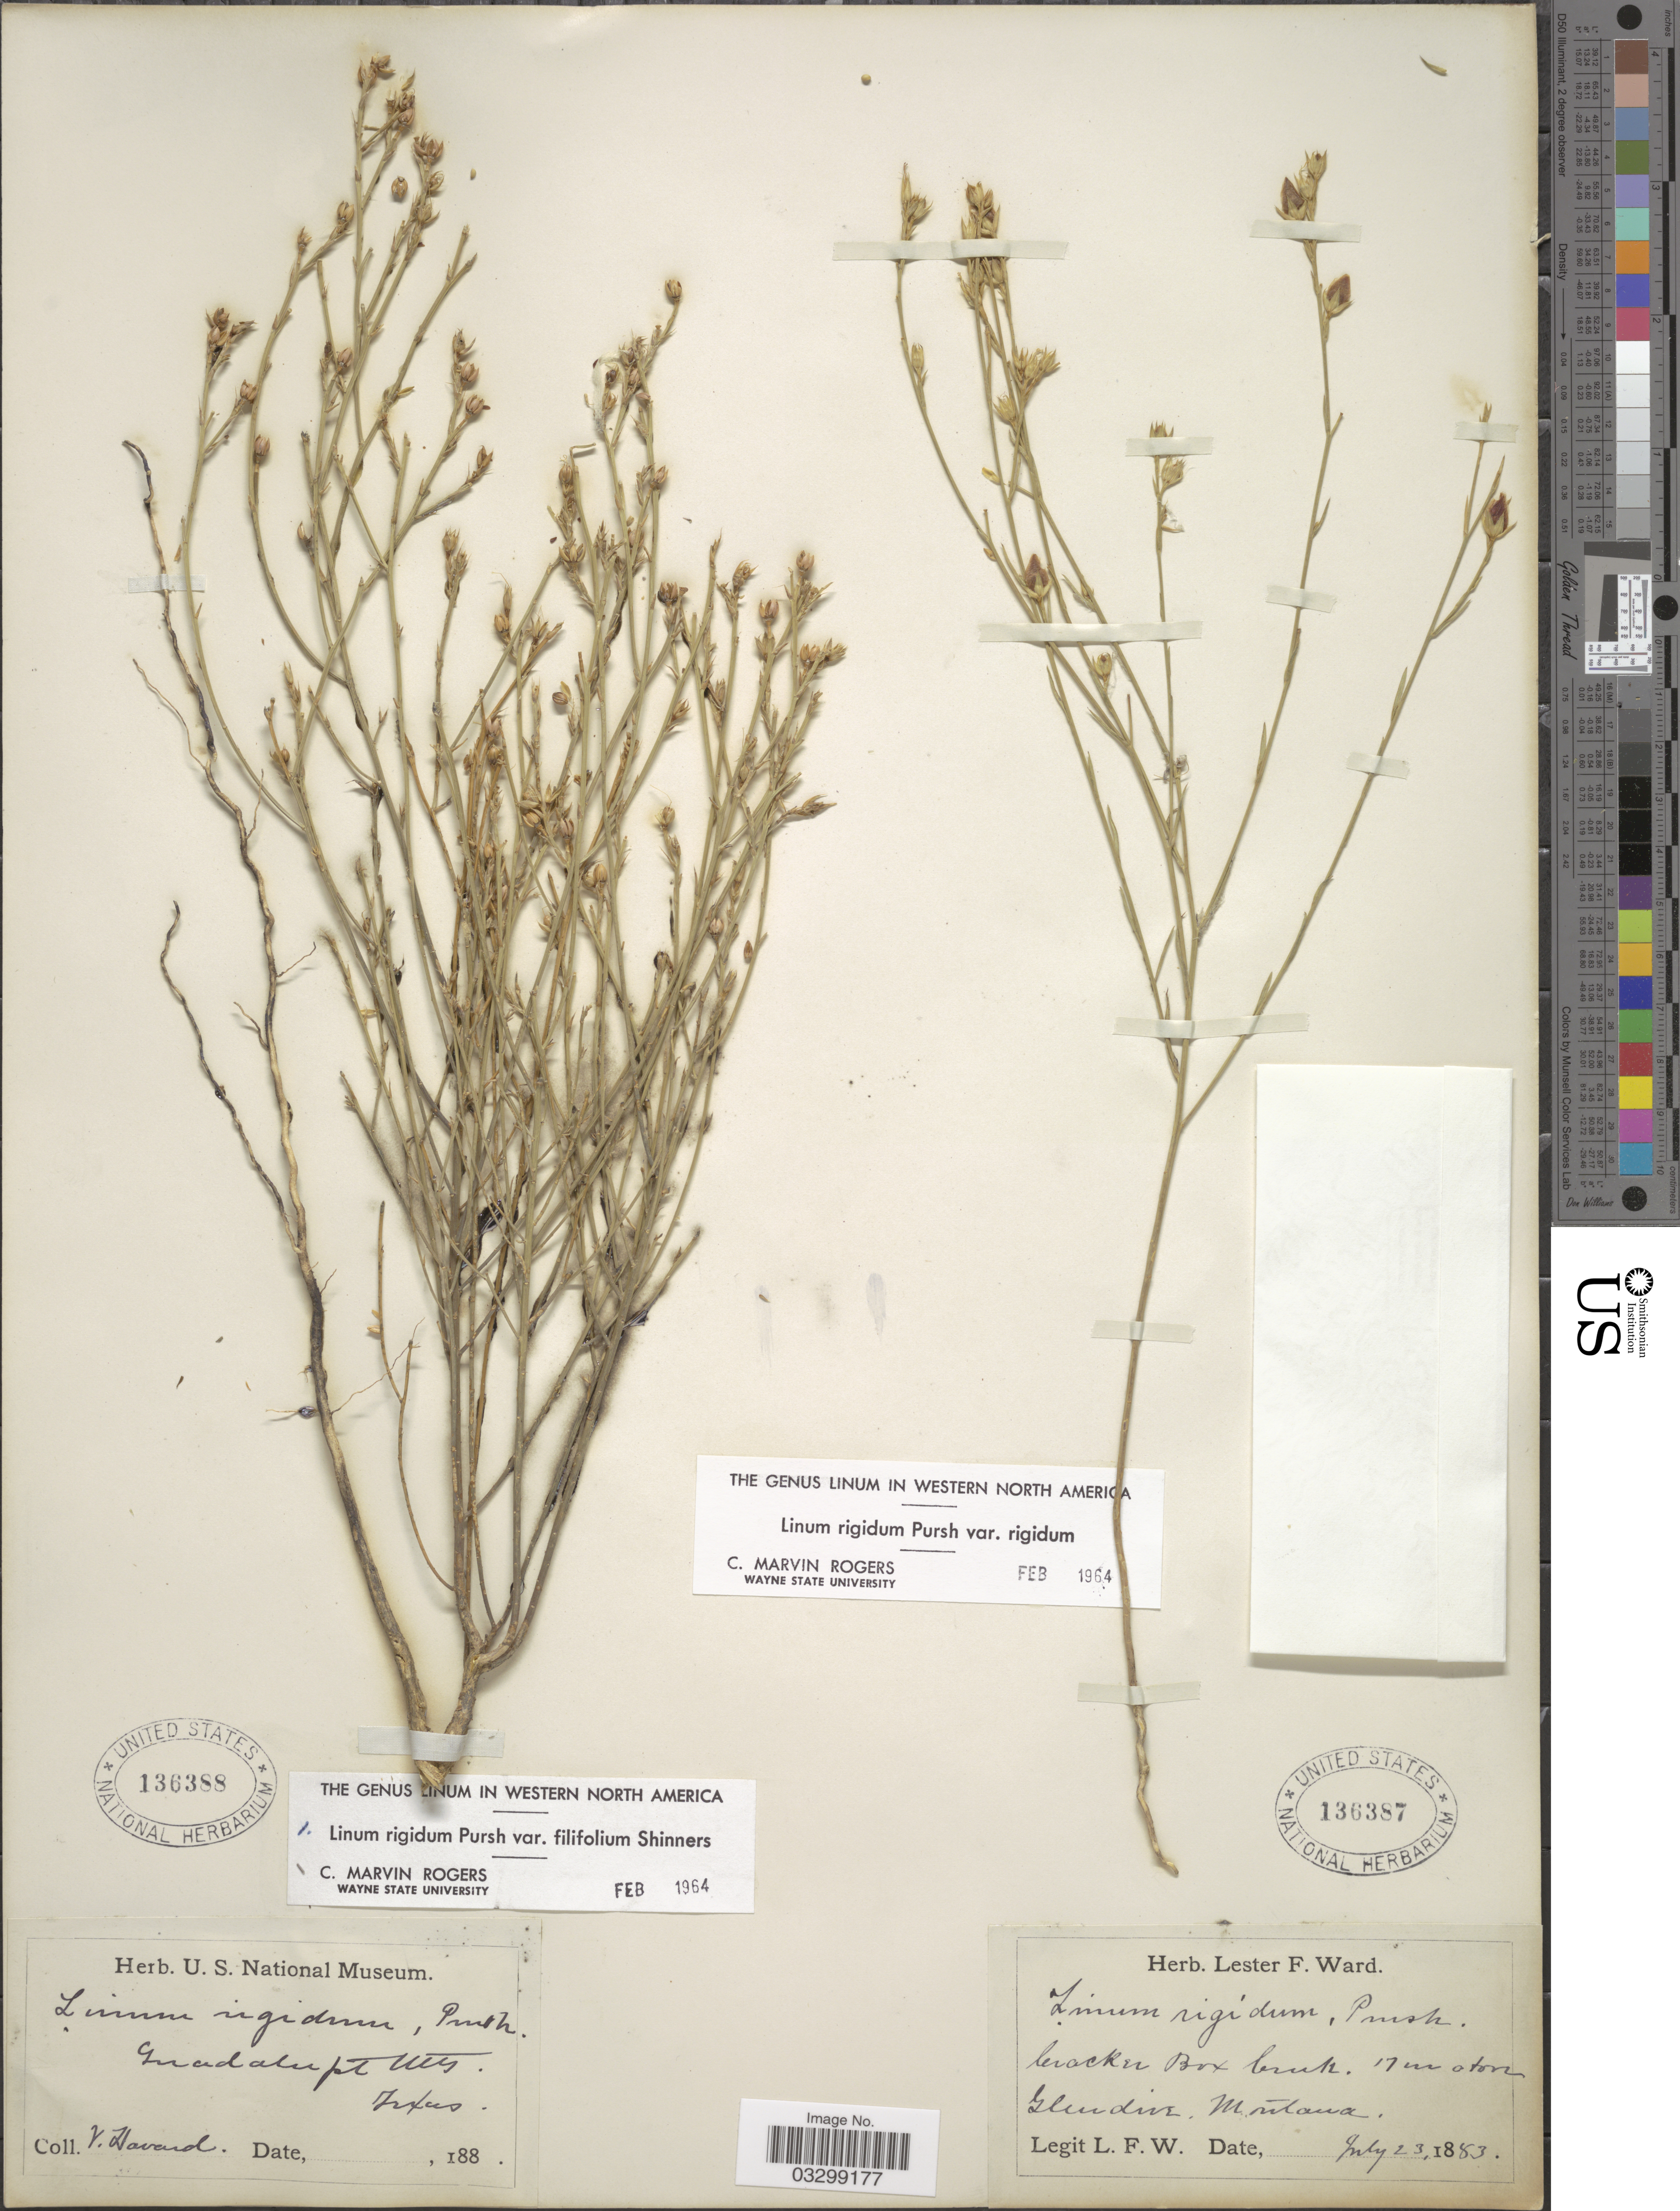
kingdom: Plantae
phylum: Tracheophyta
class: Magnoliopsida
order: Malpighiales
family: Linaceae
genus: Linum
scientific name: Linum rigidum var. filifolium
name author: Pursh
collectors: L. F. Ward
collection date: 1883-07-23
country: United States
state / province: Montana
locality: Cracker Box Creek. 17 m above Glendive.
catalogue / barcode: US 136387